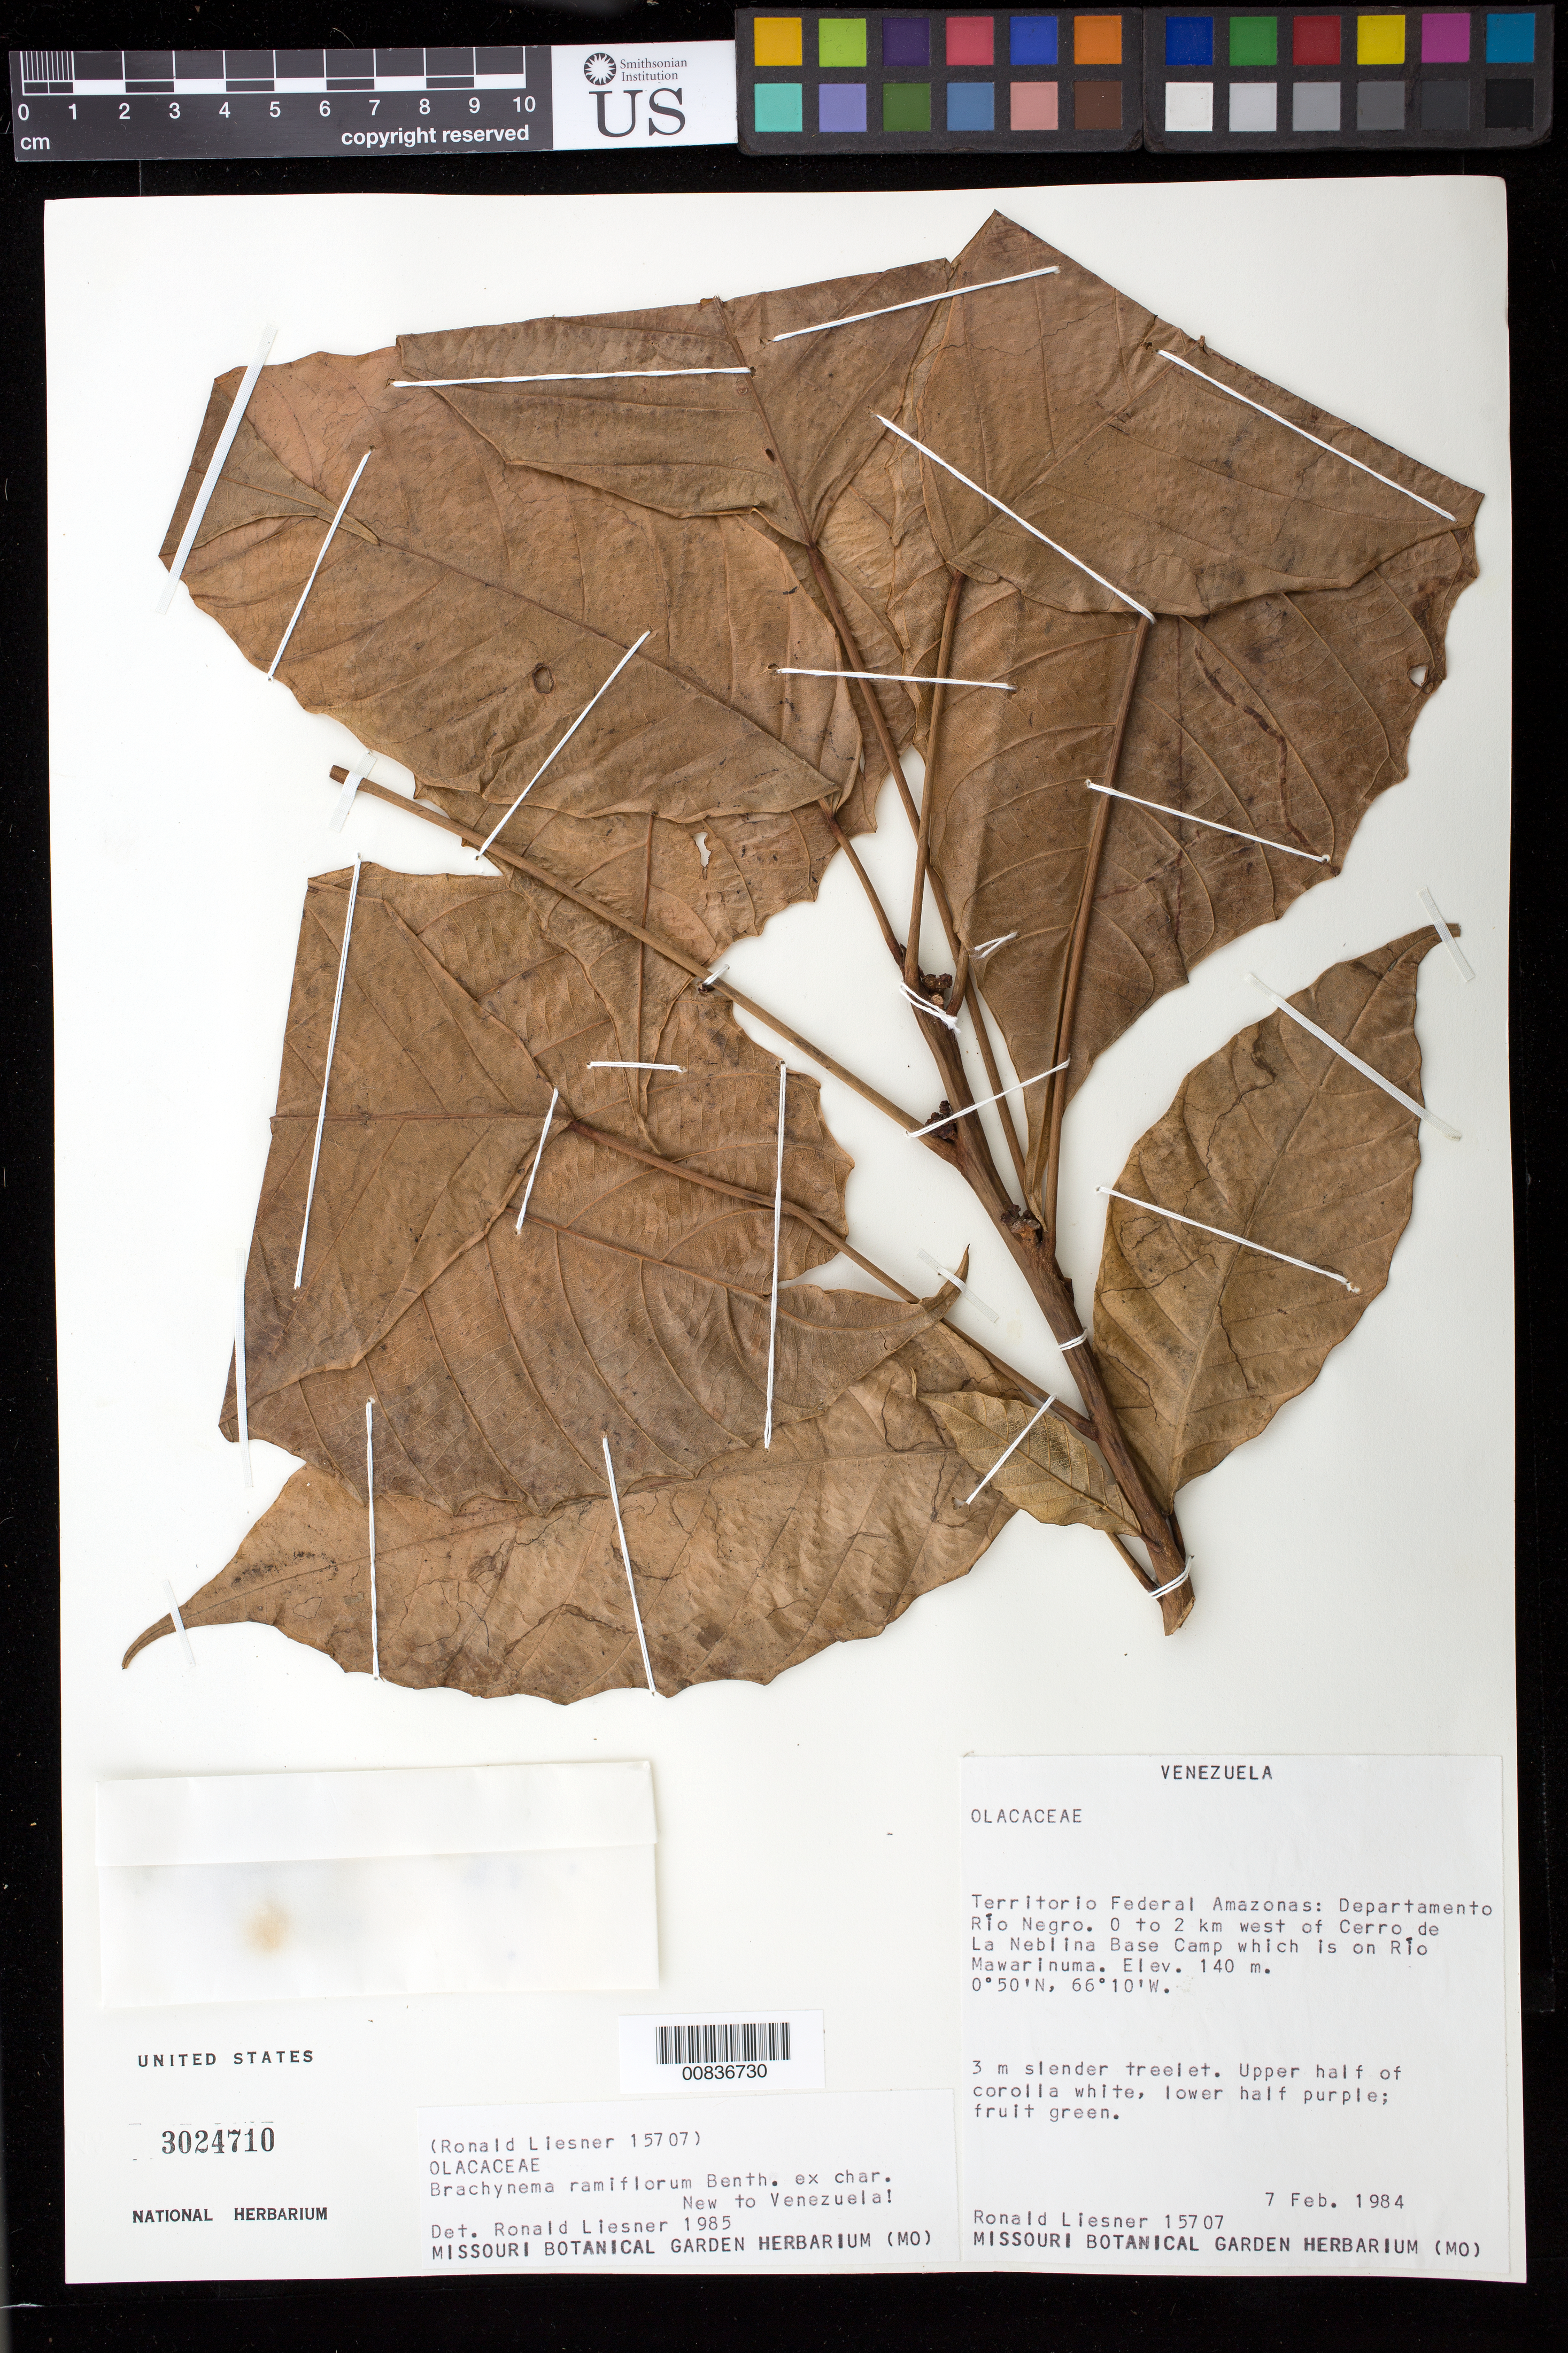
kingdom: Plantae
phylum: Tracheophyta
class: Magnoliopsida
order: Santalales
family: Erythropalaceae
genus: Brachynema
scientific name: Brachynema ramiflorum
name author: Benth.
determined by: Liesner, R. L.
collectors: R. L. Liesner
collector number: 15707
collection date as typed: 7-Feb-84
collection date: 1984-02-07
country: Venezuela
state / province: Amazonas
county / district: Río Negro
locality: Río Mawarinuma, 2-4 km W of Cerro de La Neblina Base Camp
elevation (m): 140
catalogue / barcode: US 3024710